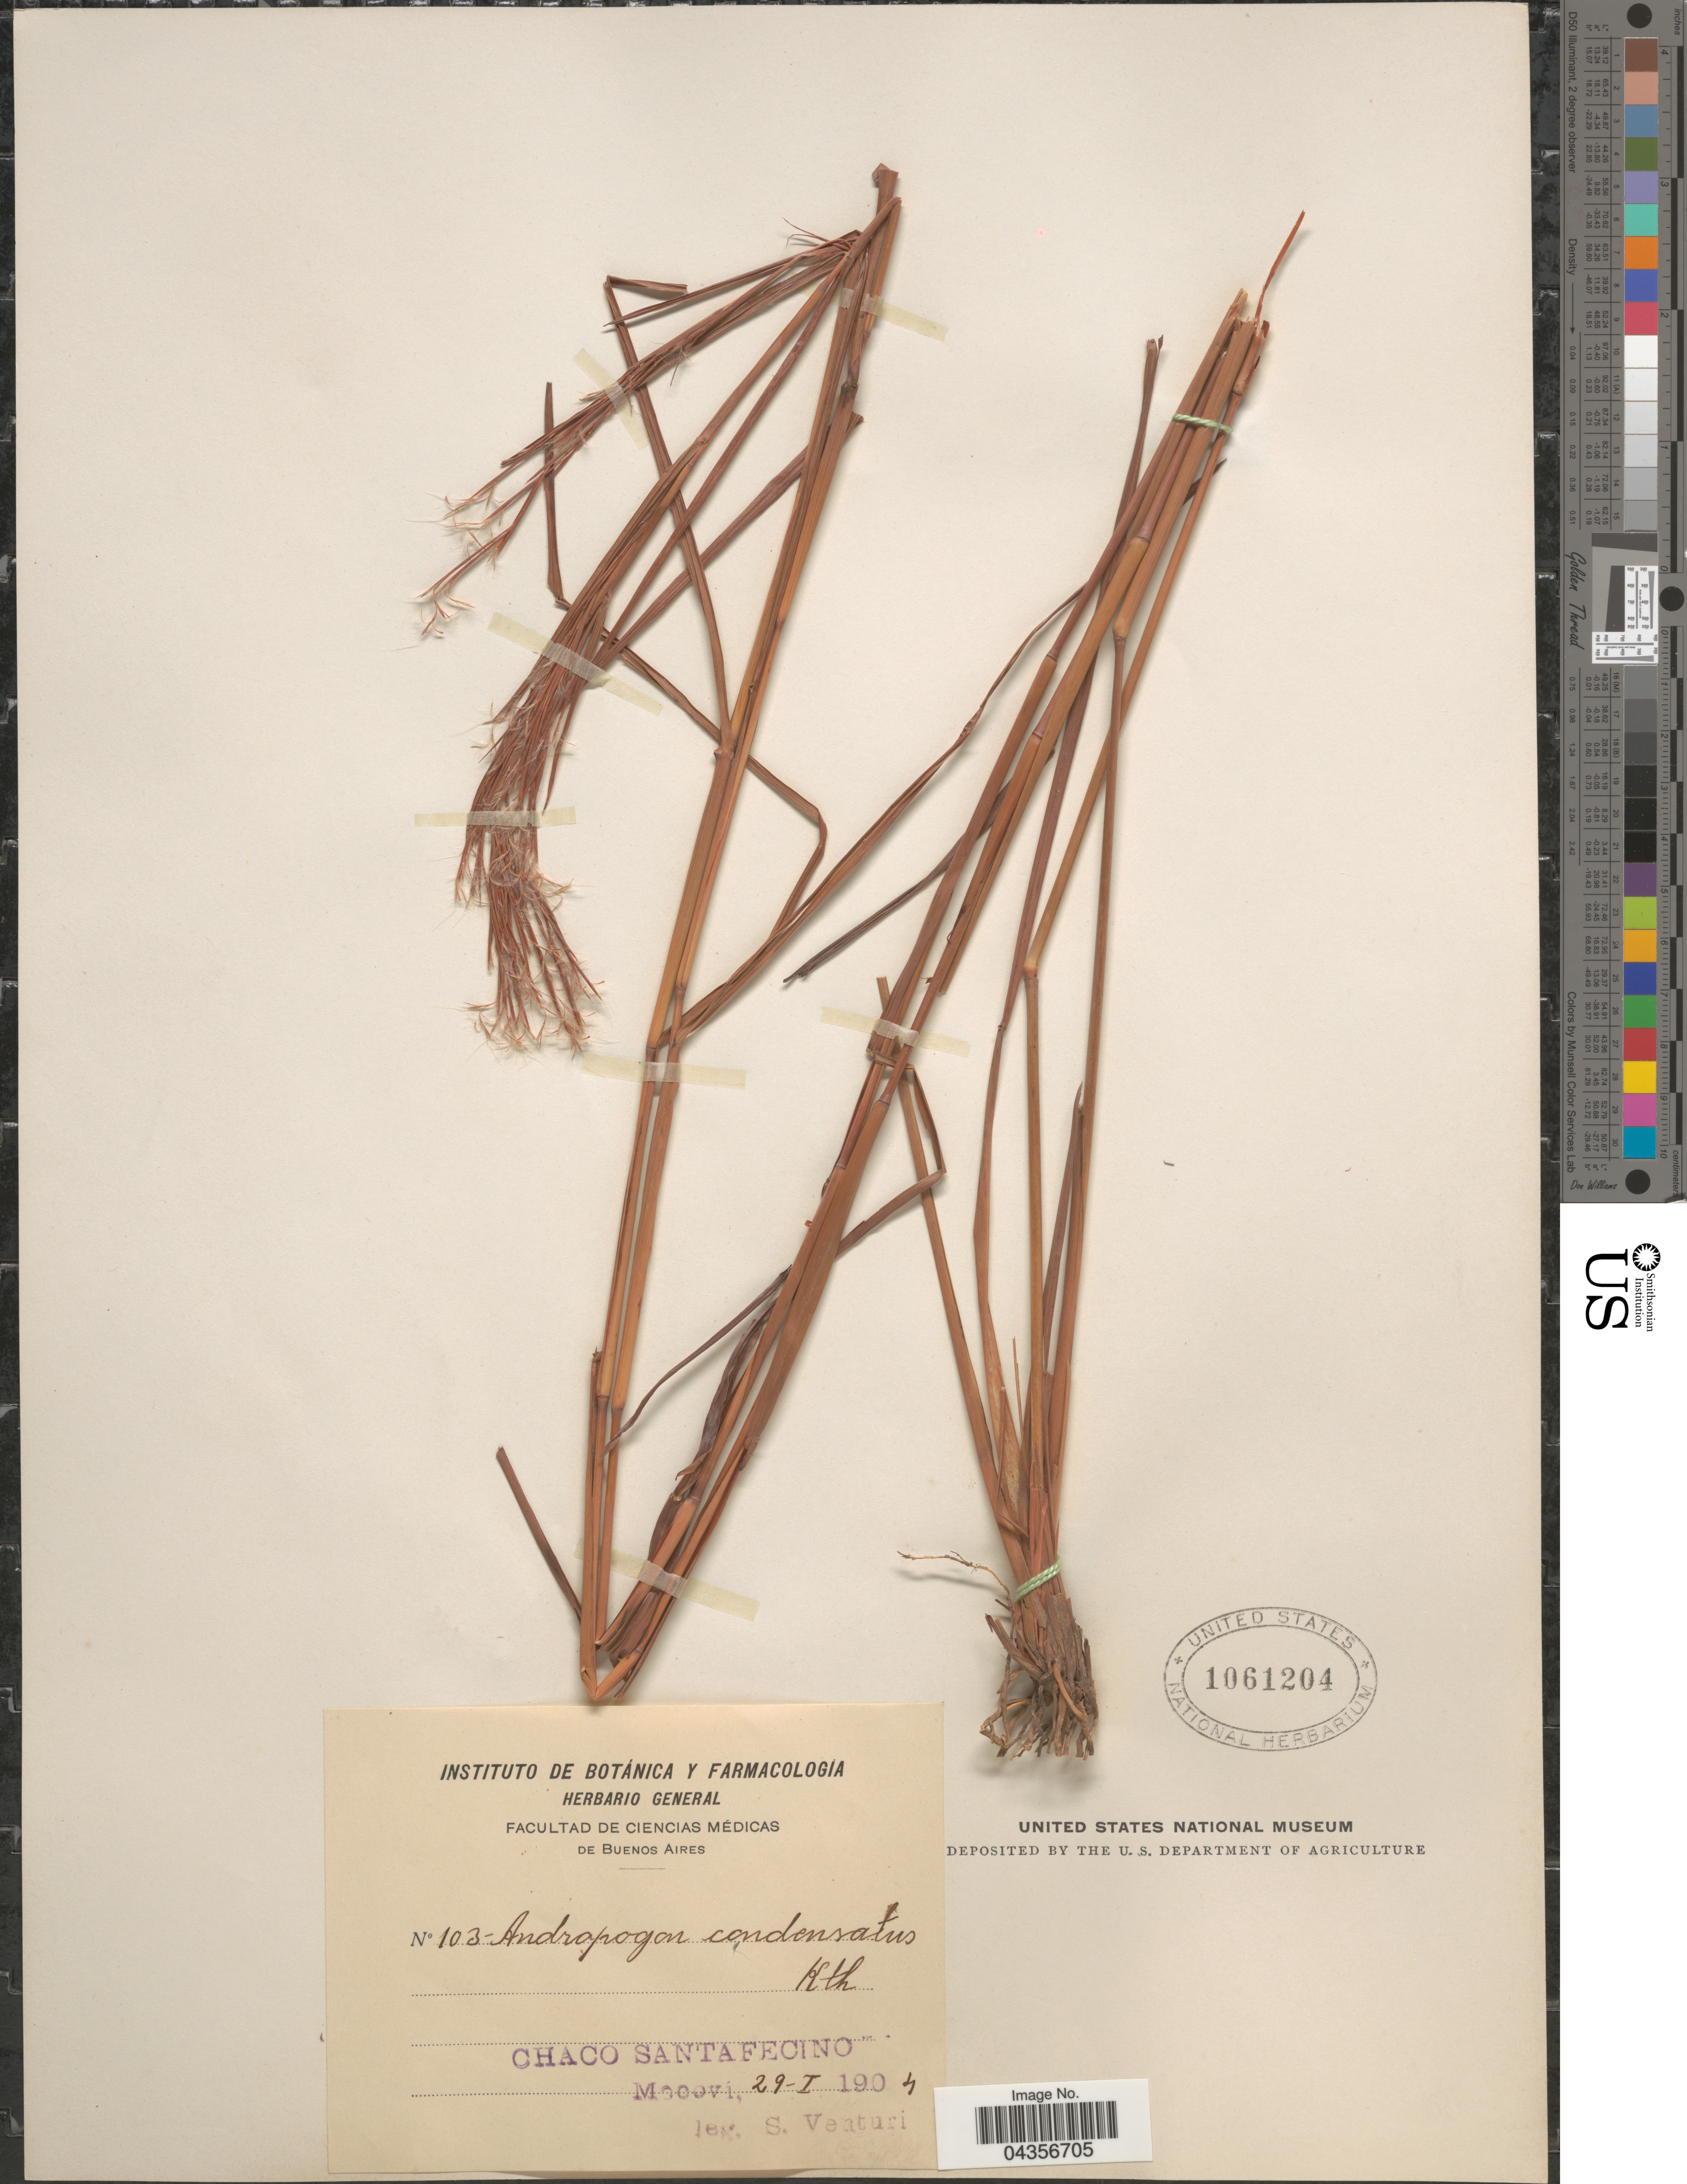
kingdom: Plantae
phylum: Tracheophyta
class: Liliopsida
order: Poales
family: Poaceae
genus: Schizachyrium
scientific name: Schizachyrium microstachyum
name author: (Desv. ex Ham.) Roseng. et al.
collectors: S. Venturi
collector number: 103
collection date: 1904-01-29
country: Argentina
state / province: Chaco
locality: Chaco Santa Fecino. Mocovi.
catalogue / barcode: US 1061204